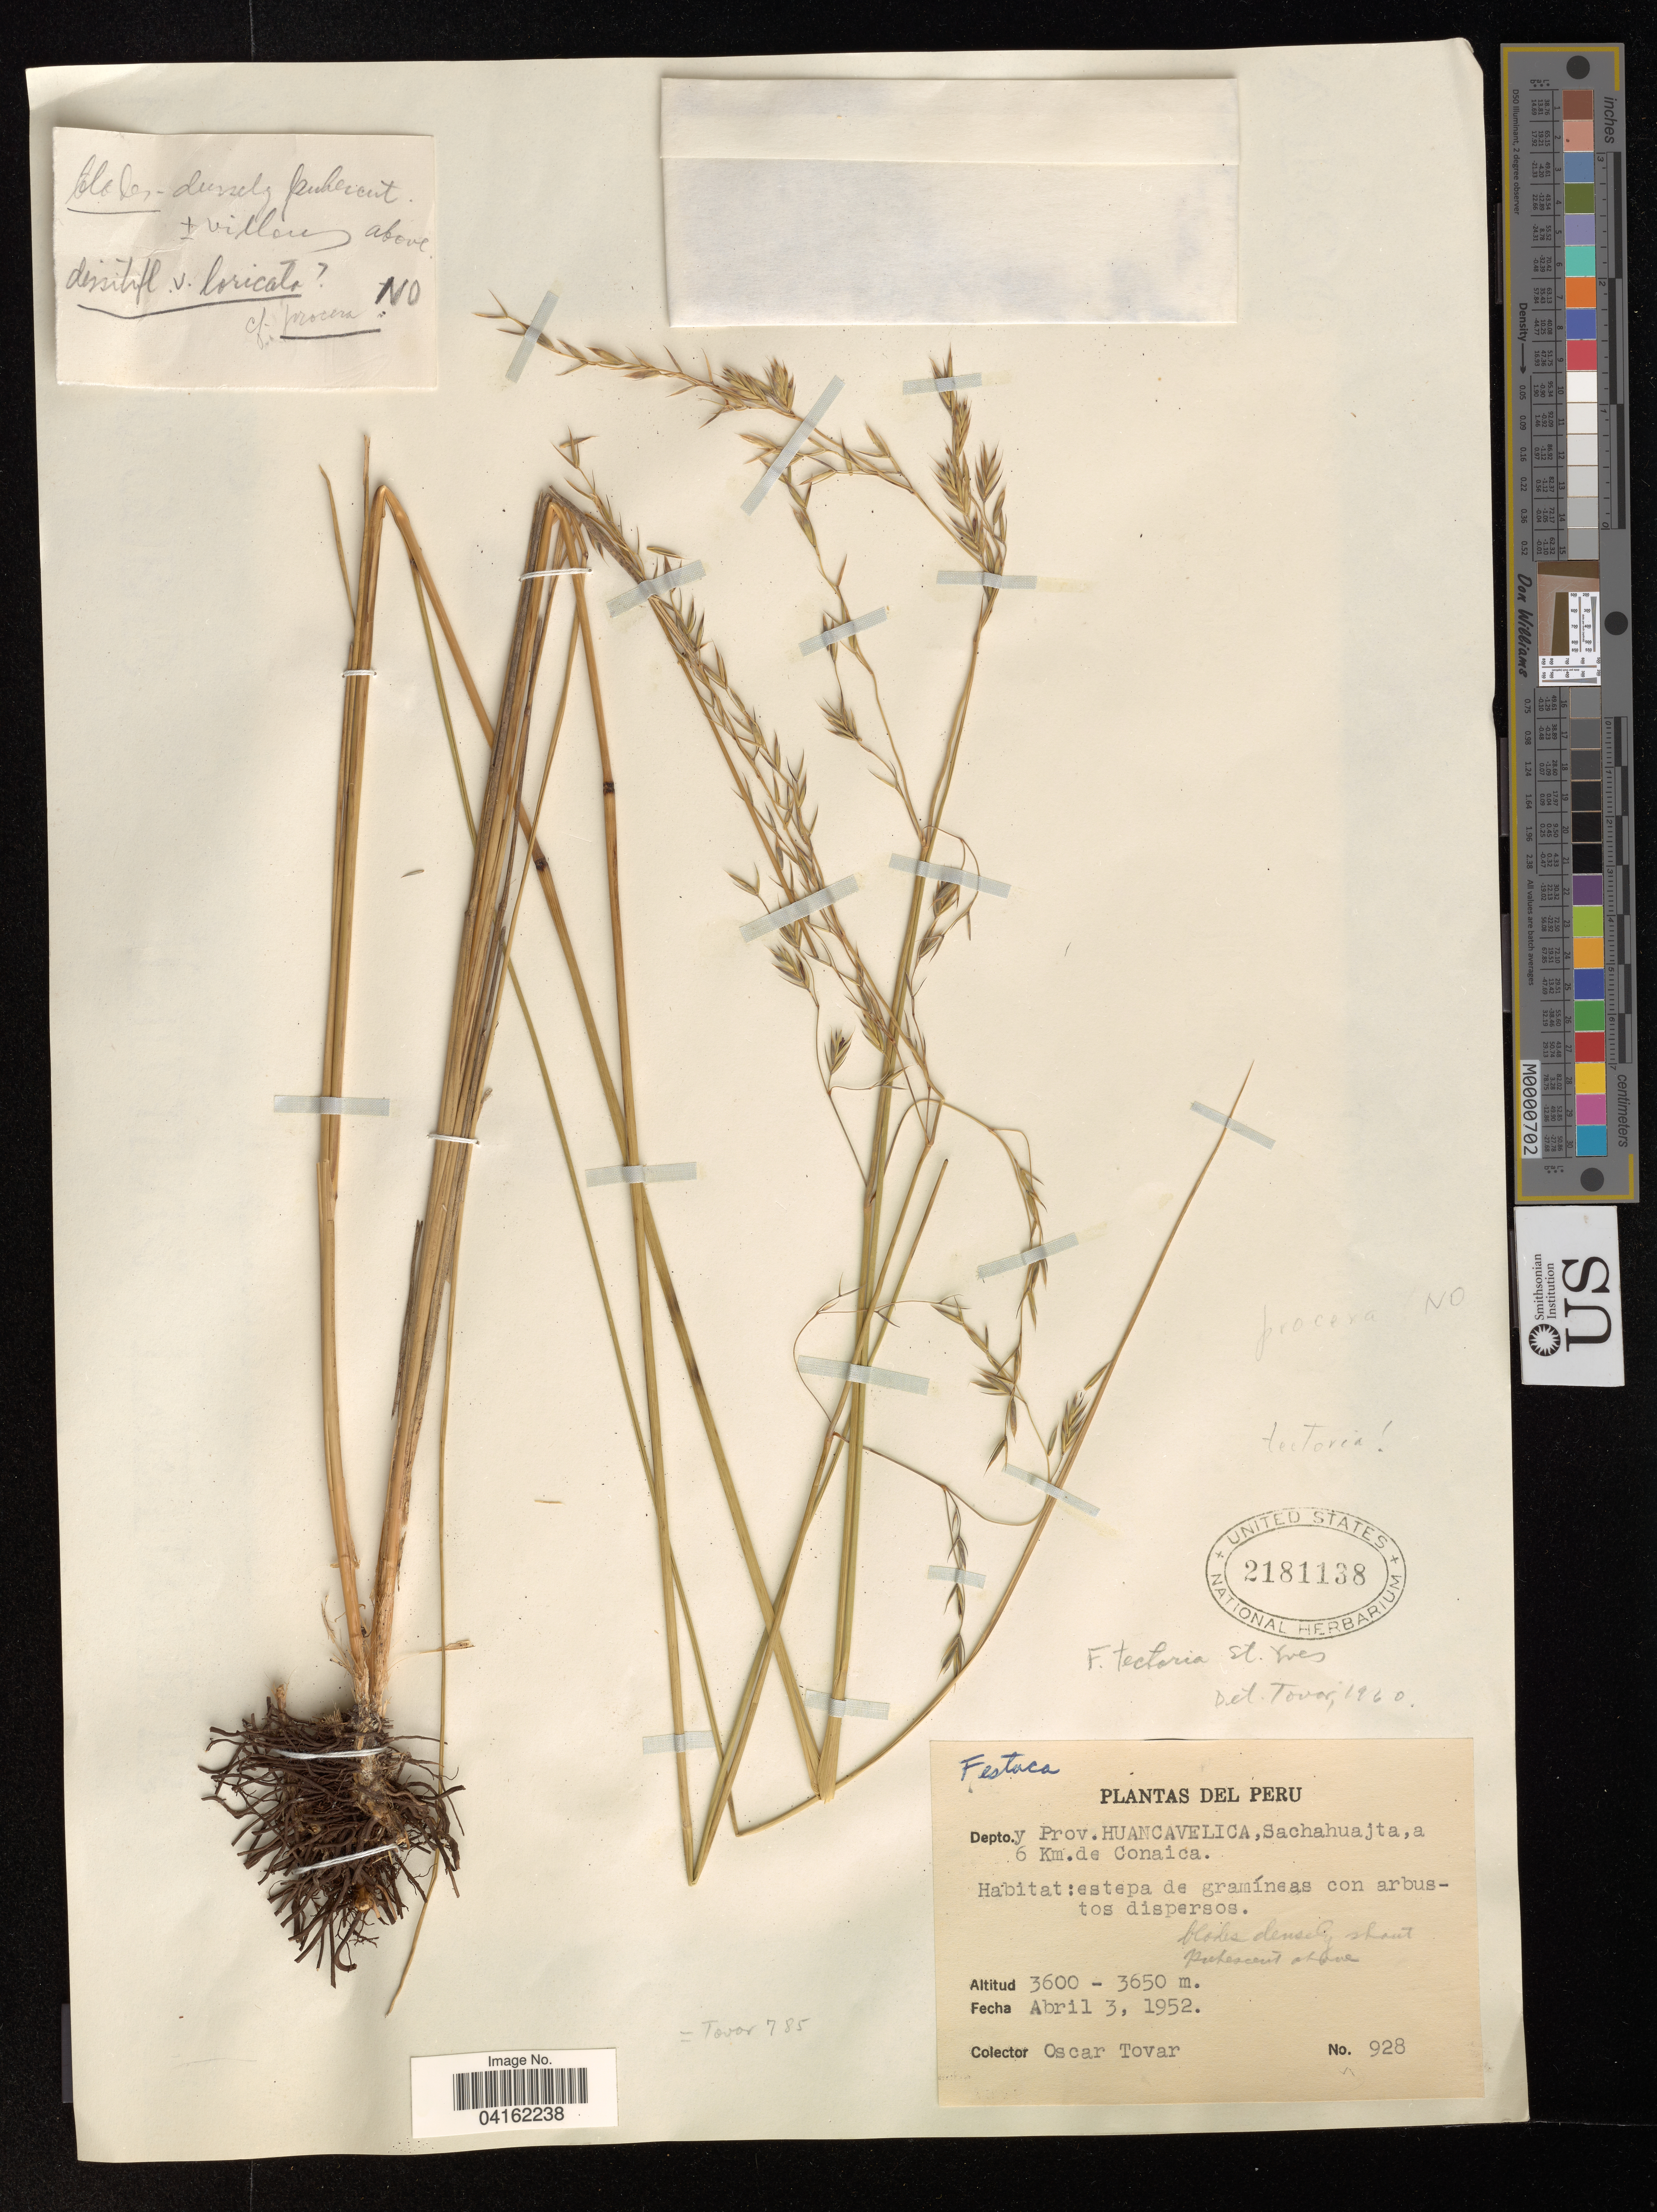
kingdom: Plantae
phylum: Tracheophyta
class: Liliopsida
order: Poales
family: Poaceae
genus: Festuca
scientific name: Festuca tectoria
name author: Saint-Yves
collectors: Ó. Tovar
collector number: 928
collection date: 1952-04-03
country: Peru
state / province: Huancavelica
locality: Sachahuajta, a 6 Km. de Conaica.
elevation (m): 3600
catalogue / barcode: US 2181138